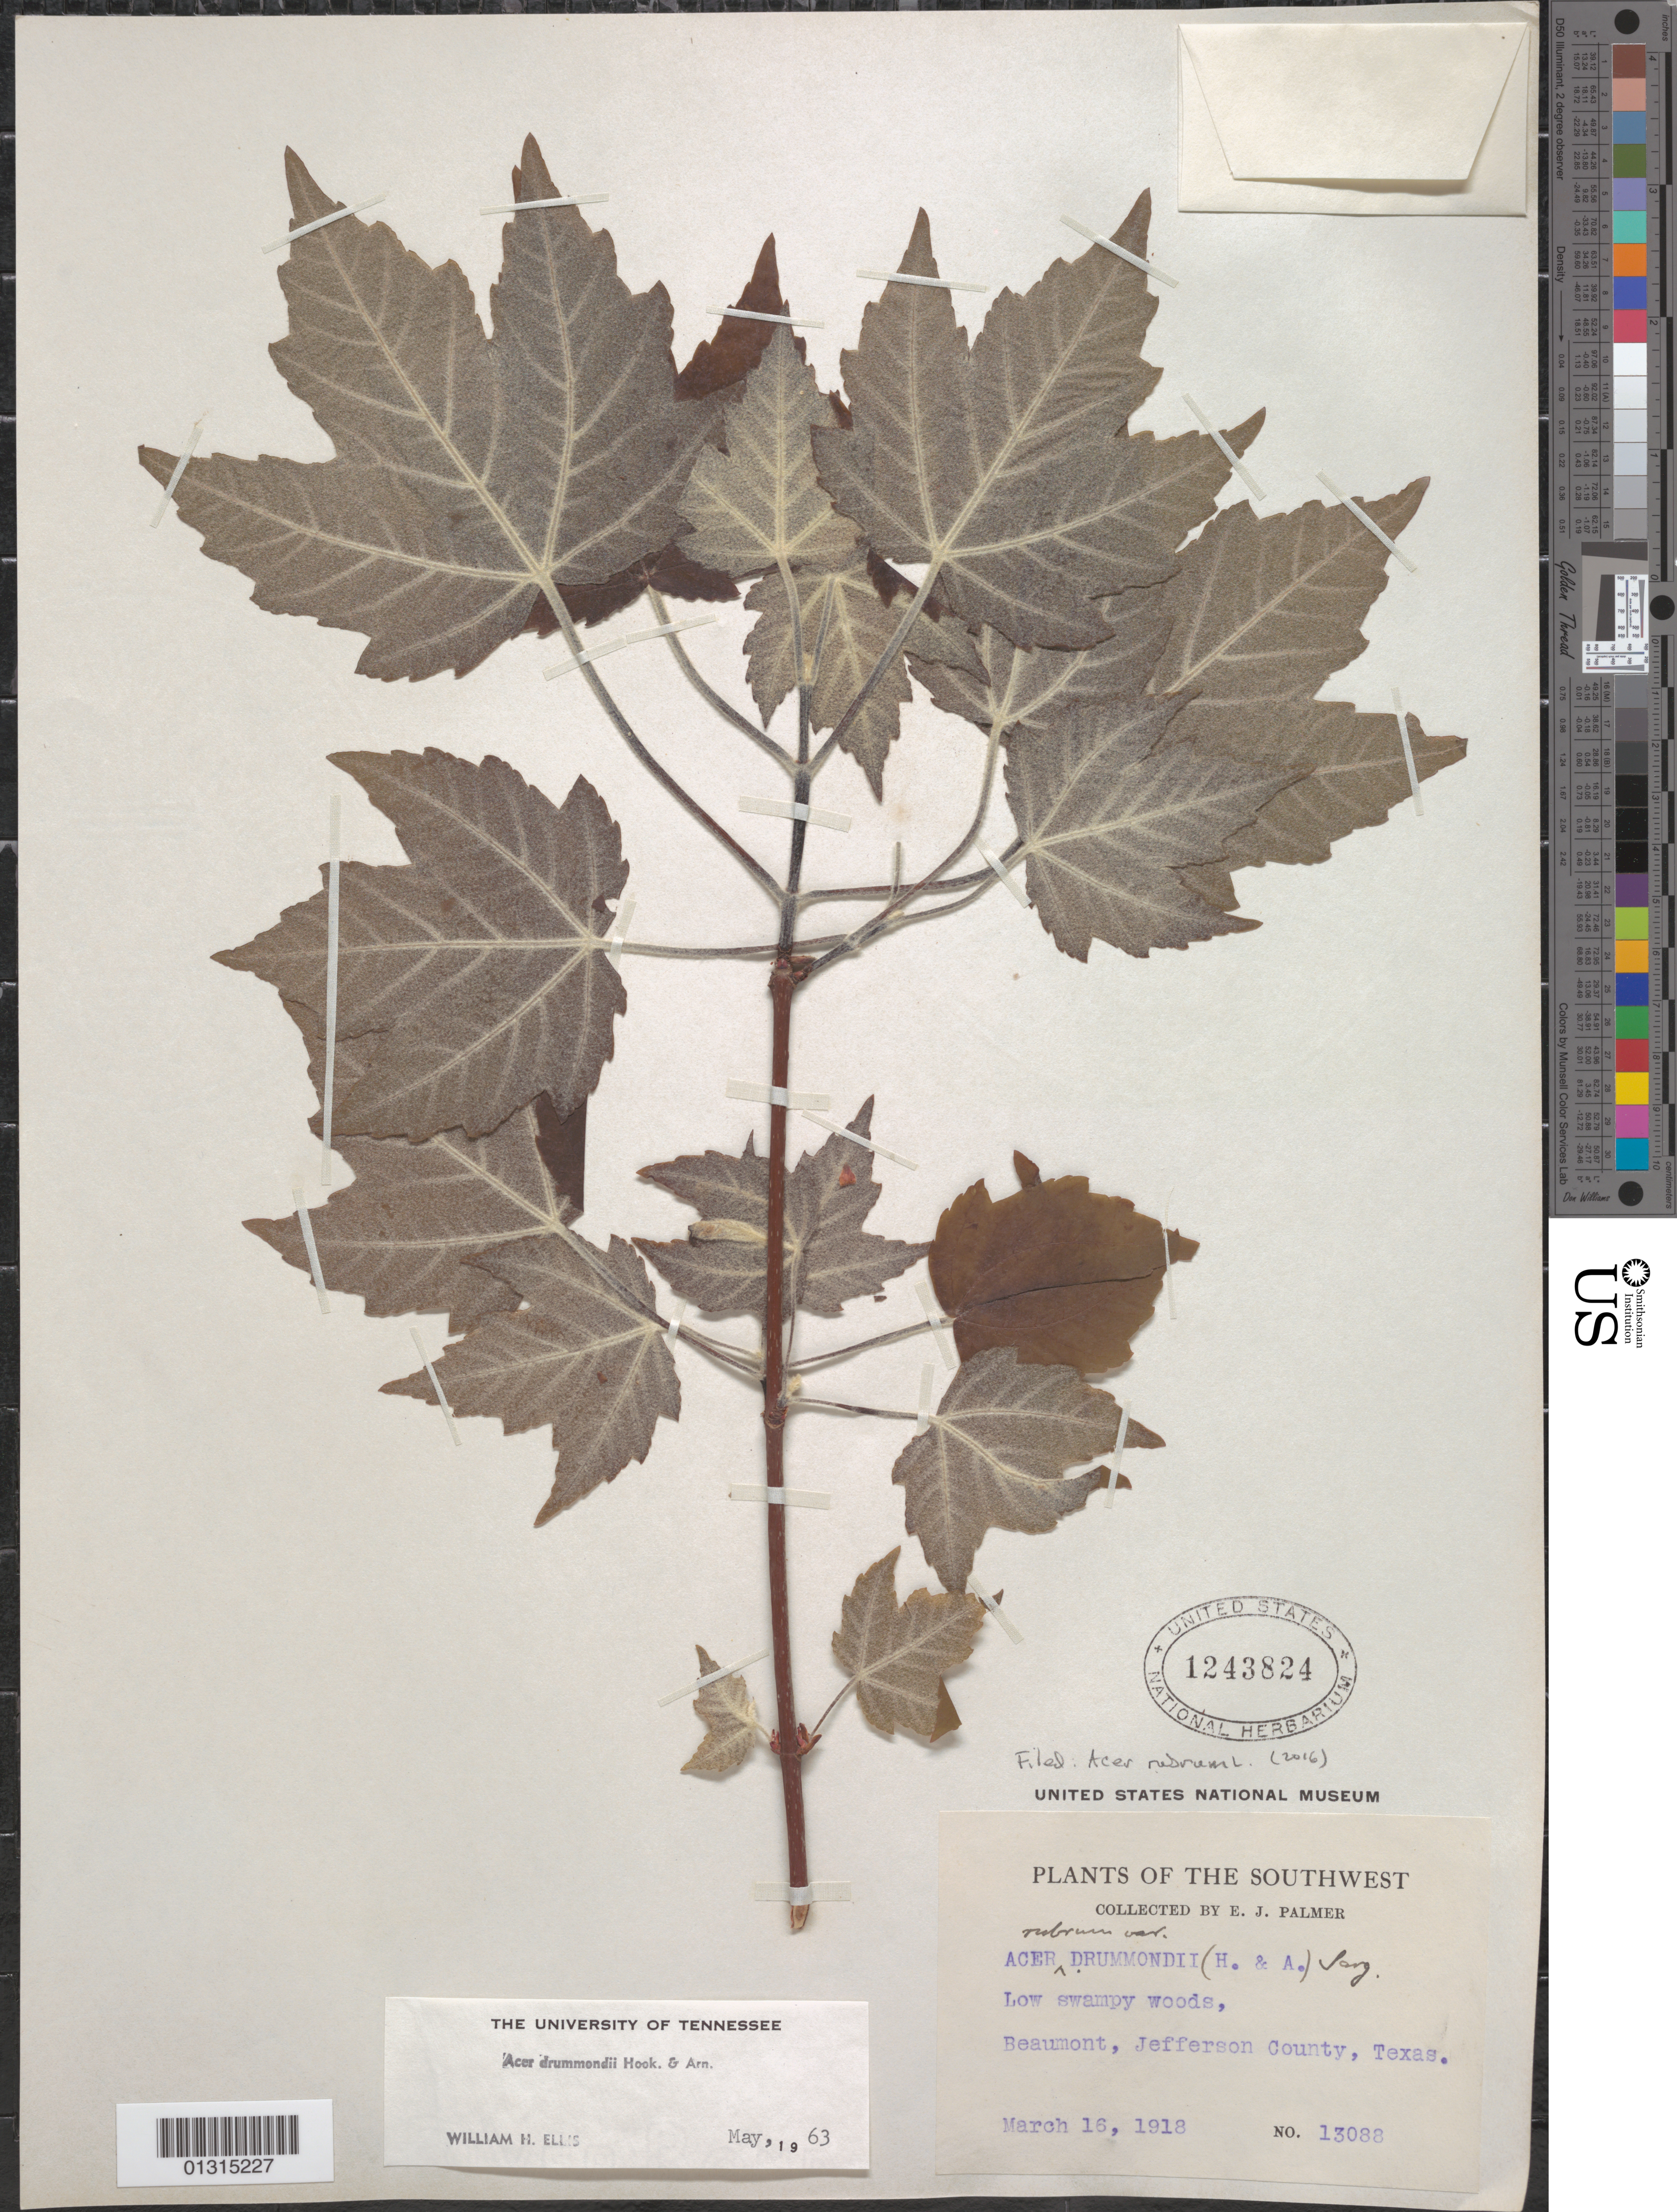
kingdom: Plantae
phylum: Tracheophyta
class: Magnoliopsida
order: Sapindales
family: Sapindaceae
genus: Acer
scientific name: Acer rubrum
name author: L.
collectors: E. J. Palmer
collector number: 13088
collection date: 1918-03-16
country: United States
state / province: Texas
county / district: Jefferson County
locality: Jefferson County, Beaumont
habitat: Low swampy woods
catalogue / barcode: US 1243824